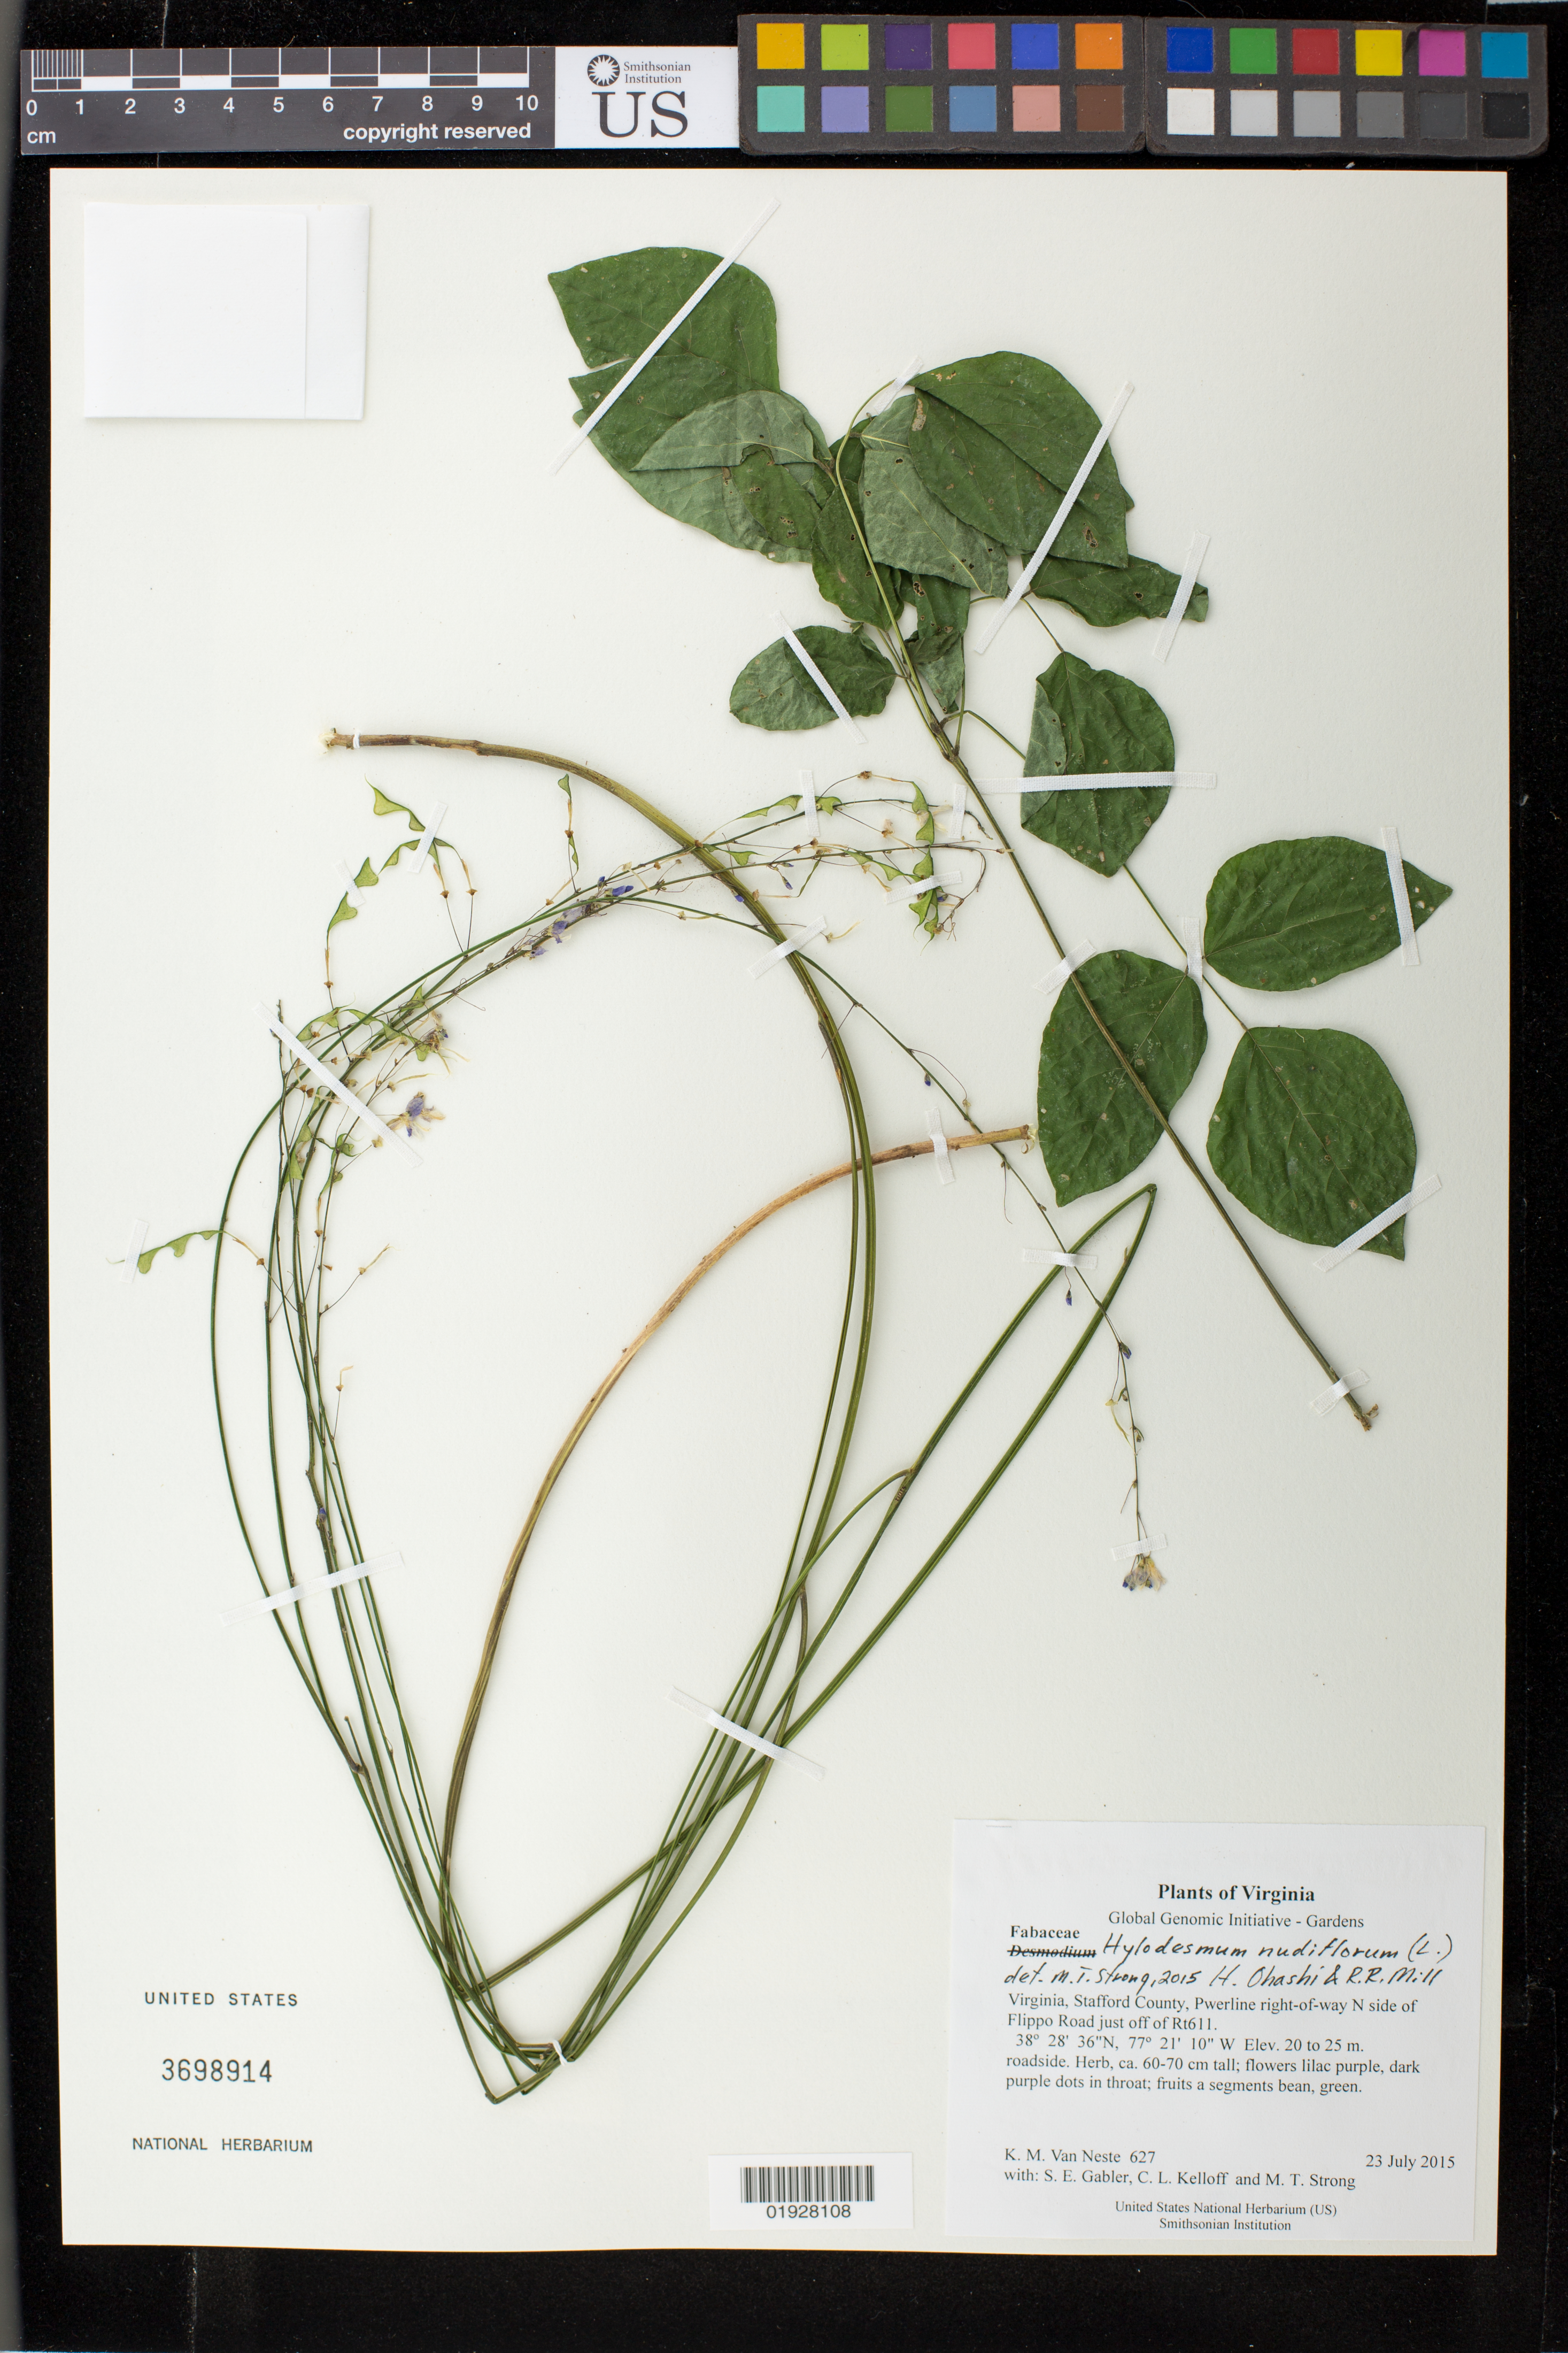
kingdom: Plantae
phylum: Tracheophyta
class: Magnoliopsida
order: Fabales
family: Fabaceae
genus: Hylodesmum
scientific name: Hylodesmum nudiflorum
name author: (L.) H. Ohashi & R.R. Mill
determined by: Strong, M. T., (US), Smithsonian Institution - National Museum of Natural History (UNITED STATES)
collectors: K. M. Van Neste, S. E. Gabler, C. L. Kelloff & M. T. Strong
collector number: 627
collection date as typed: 23 July 2015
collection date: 2015-07-23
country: United States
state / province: Virginia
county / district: Stafford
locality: Pwerline right-of-way N side of Flippo Road just off of Rt611.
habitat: roadside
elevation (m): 20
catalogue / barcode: US 3698914